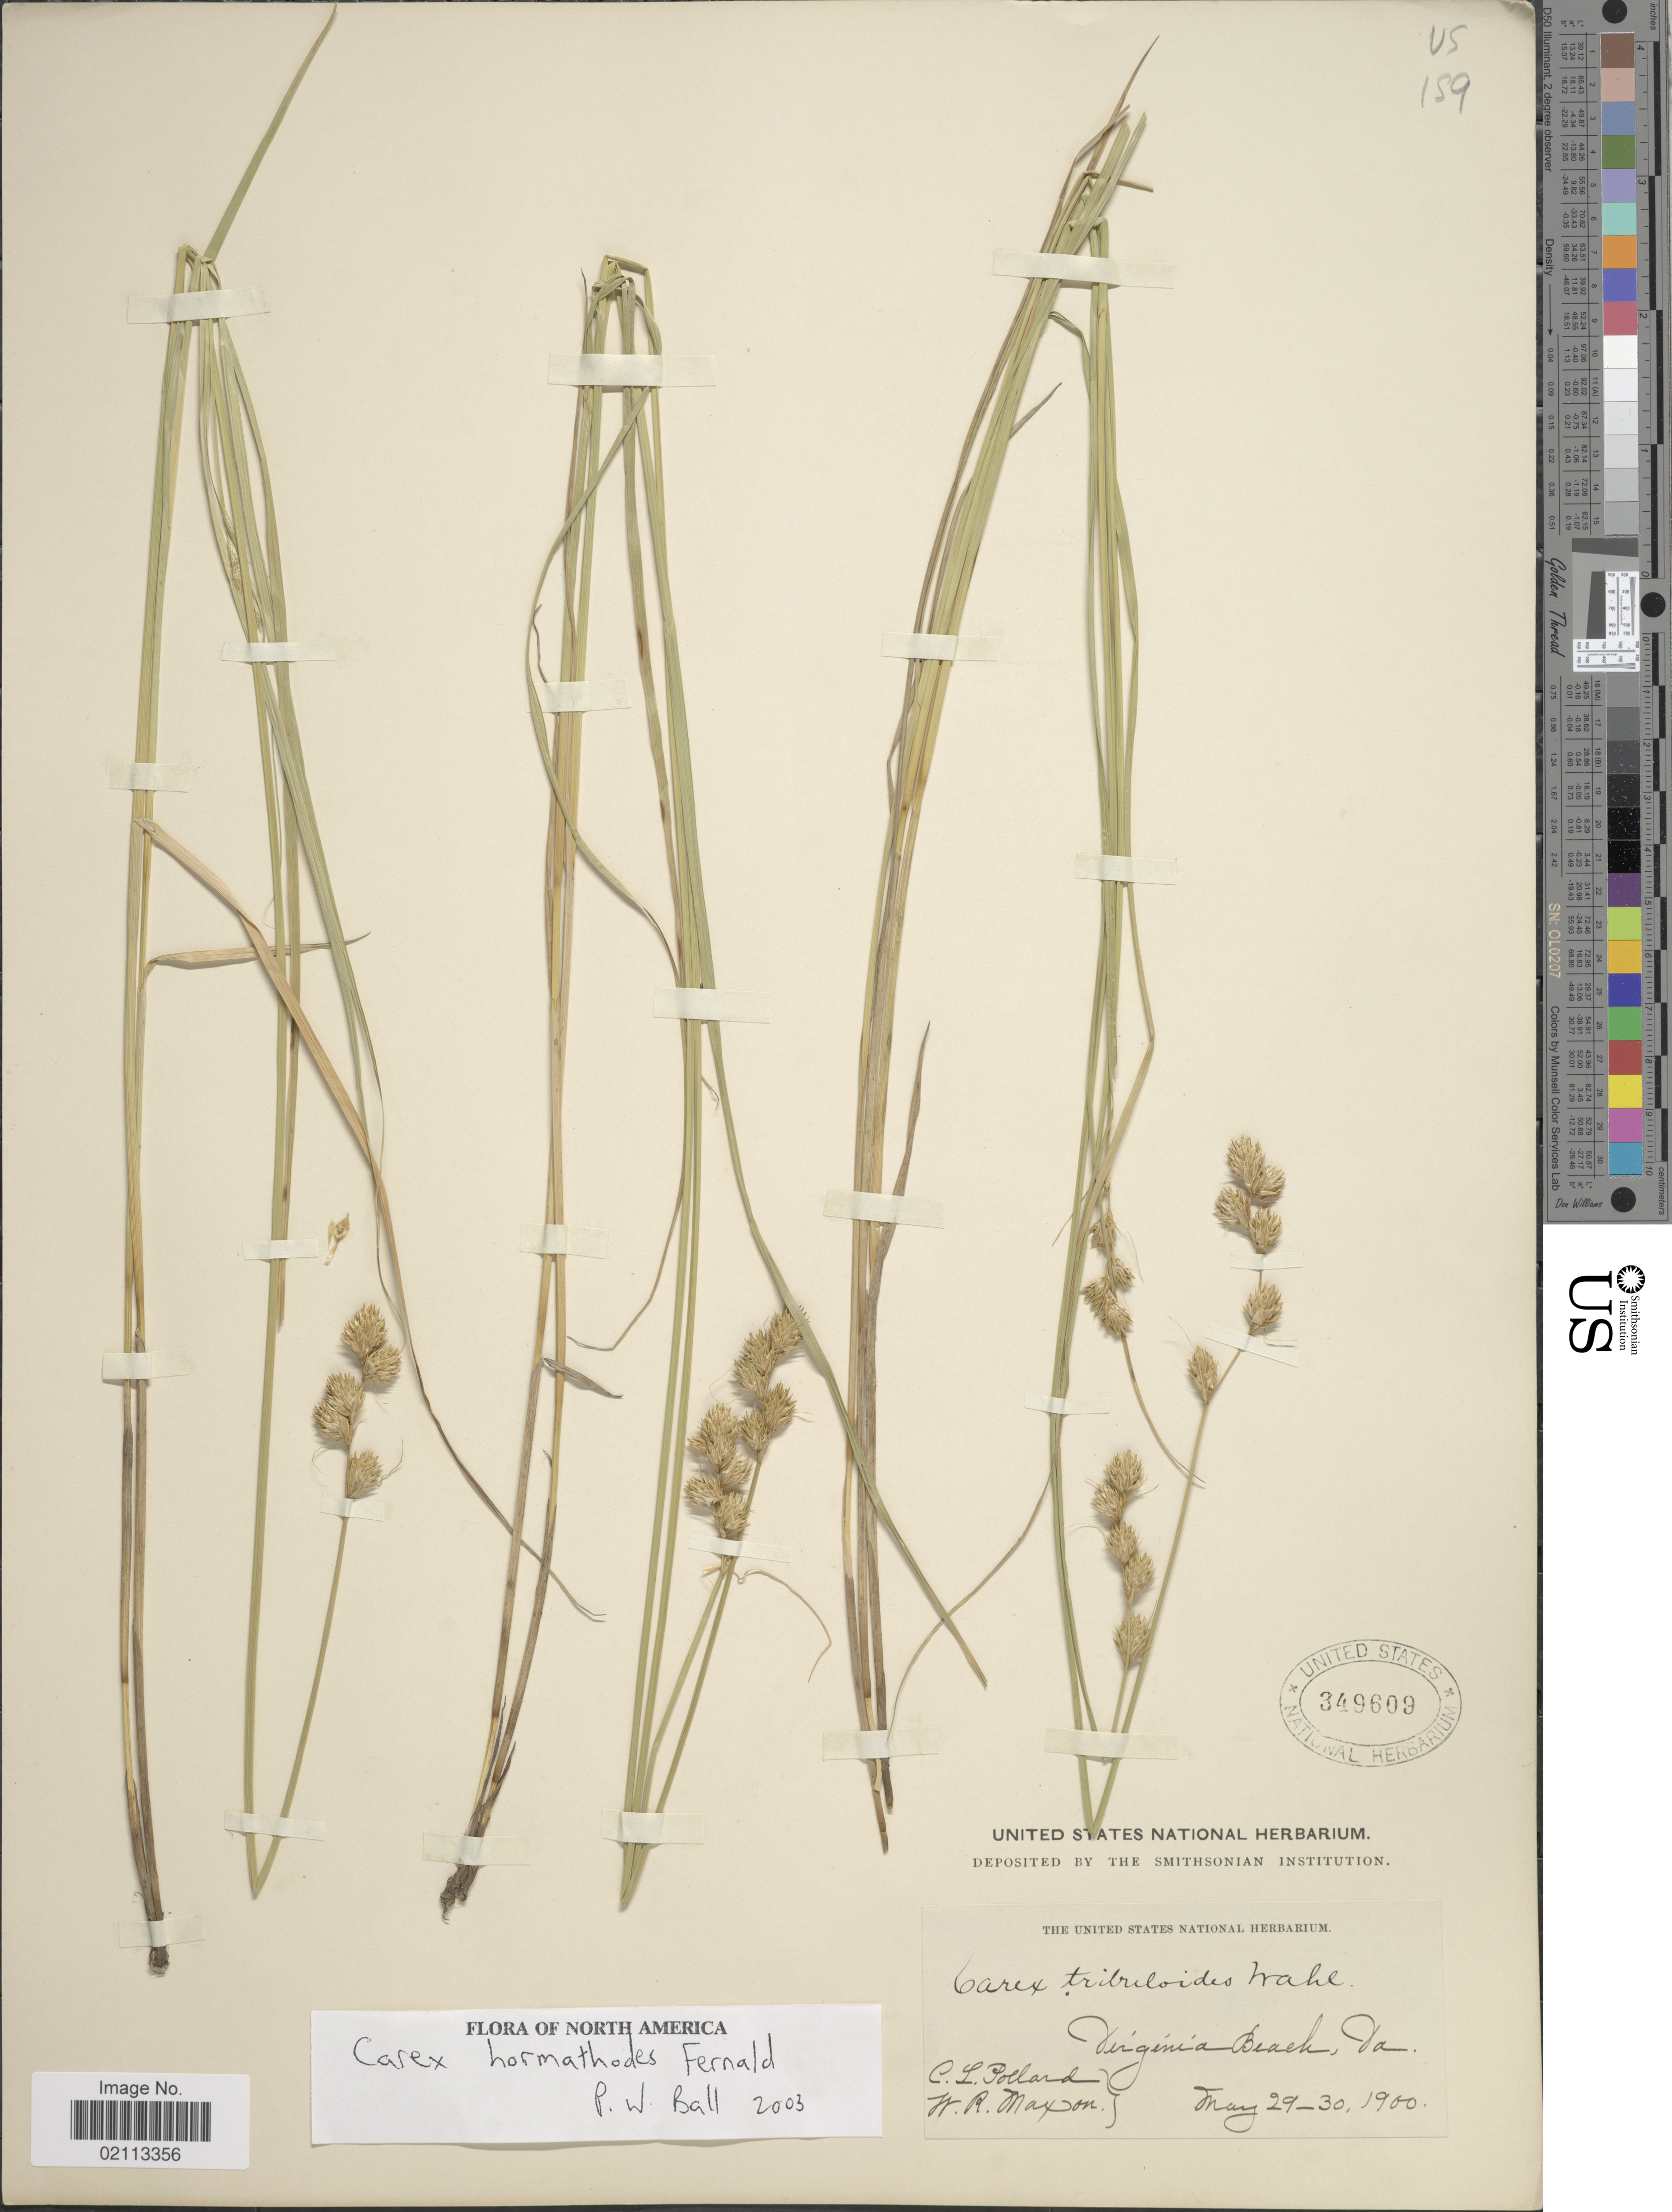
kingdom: Plantae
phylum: Tracheophyta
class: Liliopsida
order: Poales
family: Cyperaceae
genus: Carex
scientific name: Carex hormathodes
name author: Fernald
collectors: C. L. Pollard & W. R. Maxon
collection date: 1900-05-29/1900-05-30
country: United States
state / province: Virginia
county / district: City of Virginia Beach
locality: Virginia Beach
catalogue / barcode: US 349609